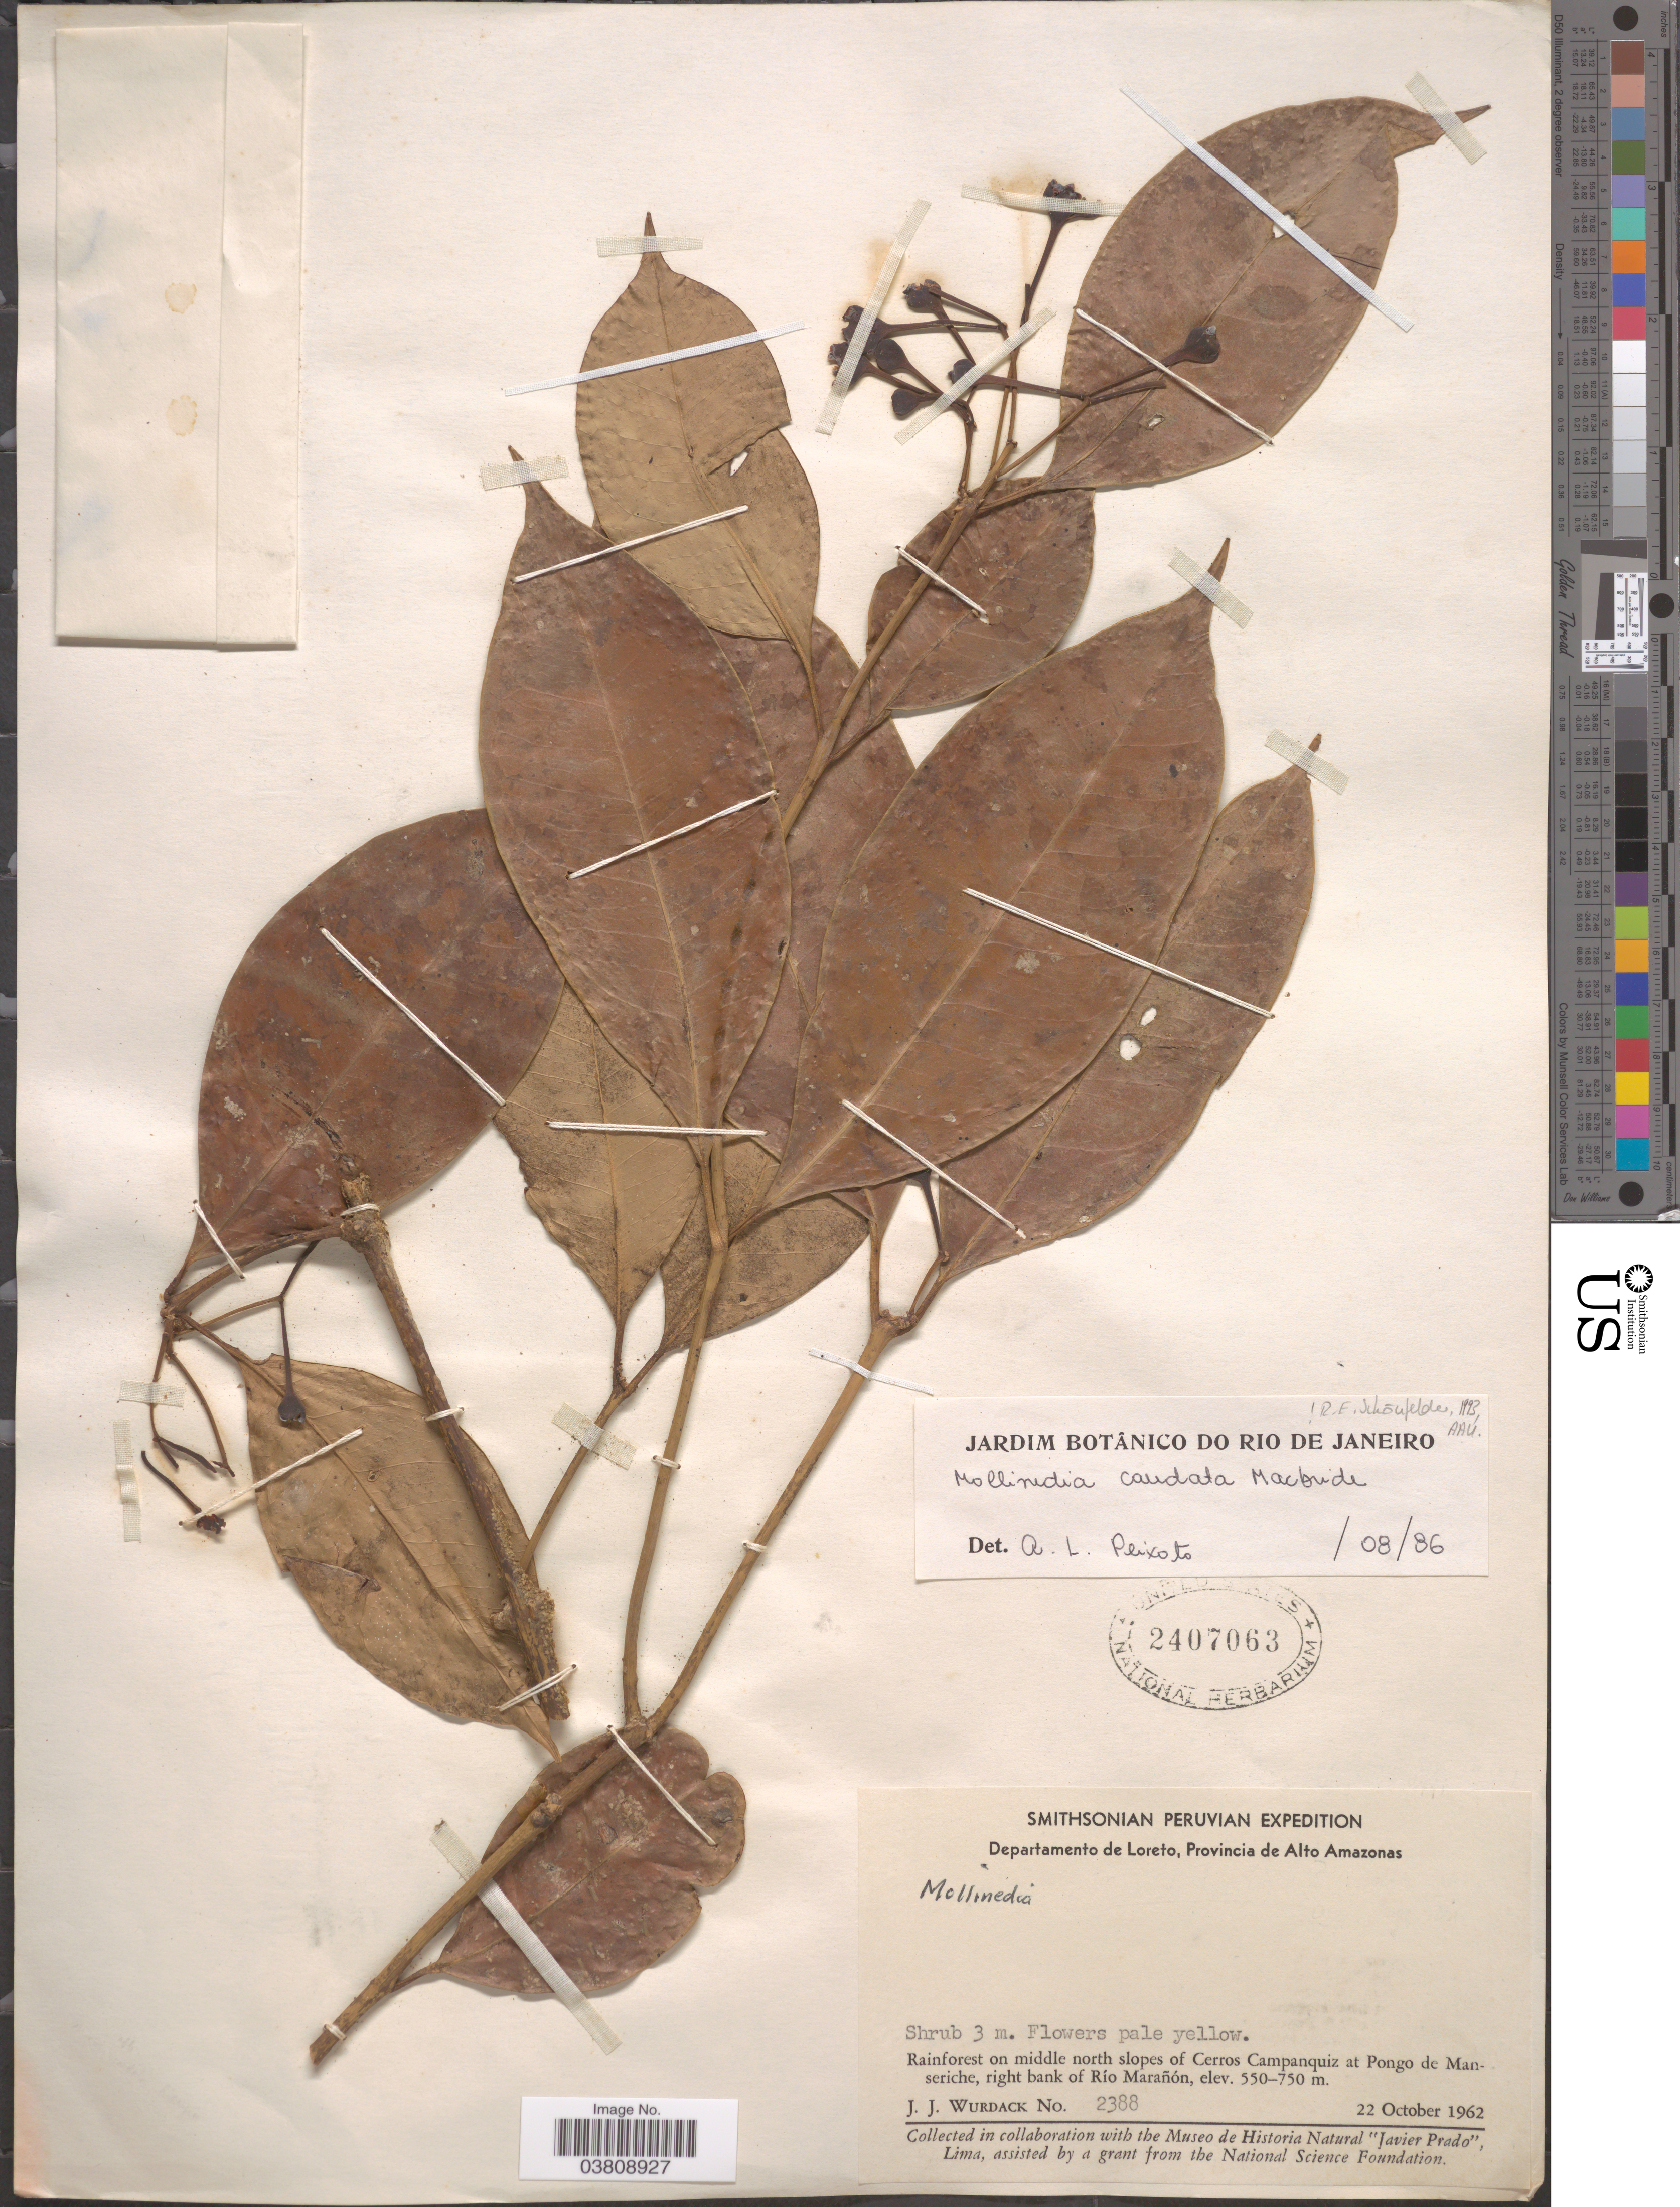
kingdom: Plantae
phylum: Tracheophyta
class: Magnoliopsida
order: Laurales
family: Monimiaceae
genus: Mollinedia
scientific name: Mollinedia caudata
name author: J.F. Macbr.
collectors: J. J. Wurdack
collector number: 2388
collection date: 1962-10-22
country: Peru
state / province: Loreto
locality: Departamento de Loreto, Provincia de Alto Amazonas. Rainforest on middle north slopes of Cerros Campanquiz at Pongo de Manseriche, right back of Río Marañón.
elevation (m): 550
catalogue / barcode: US 2407063